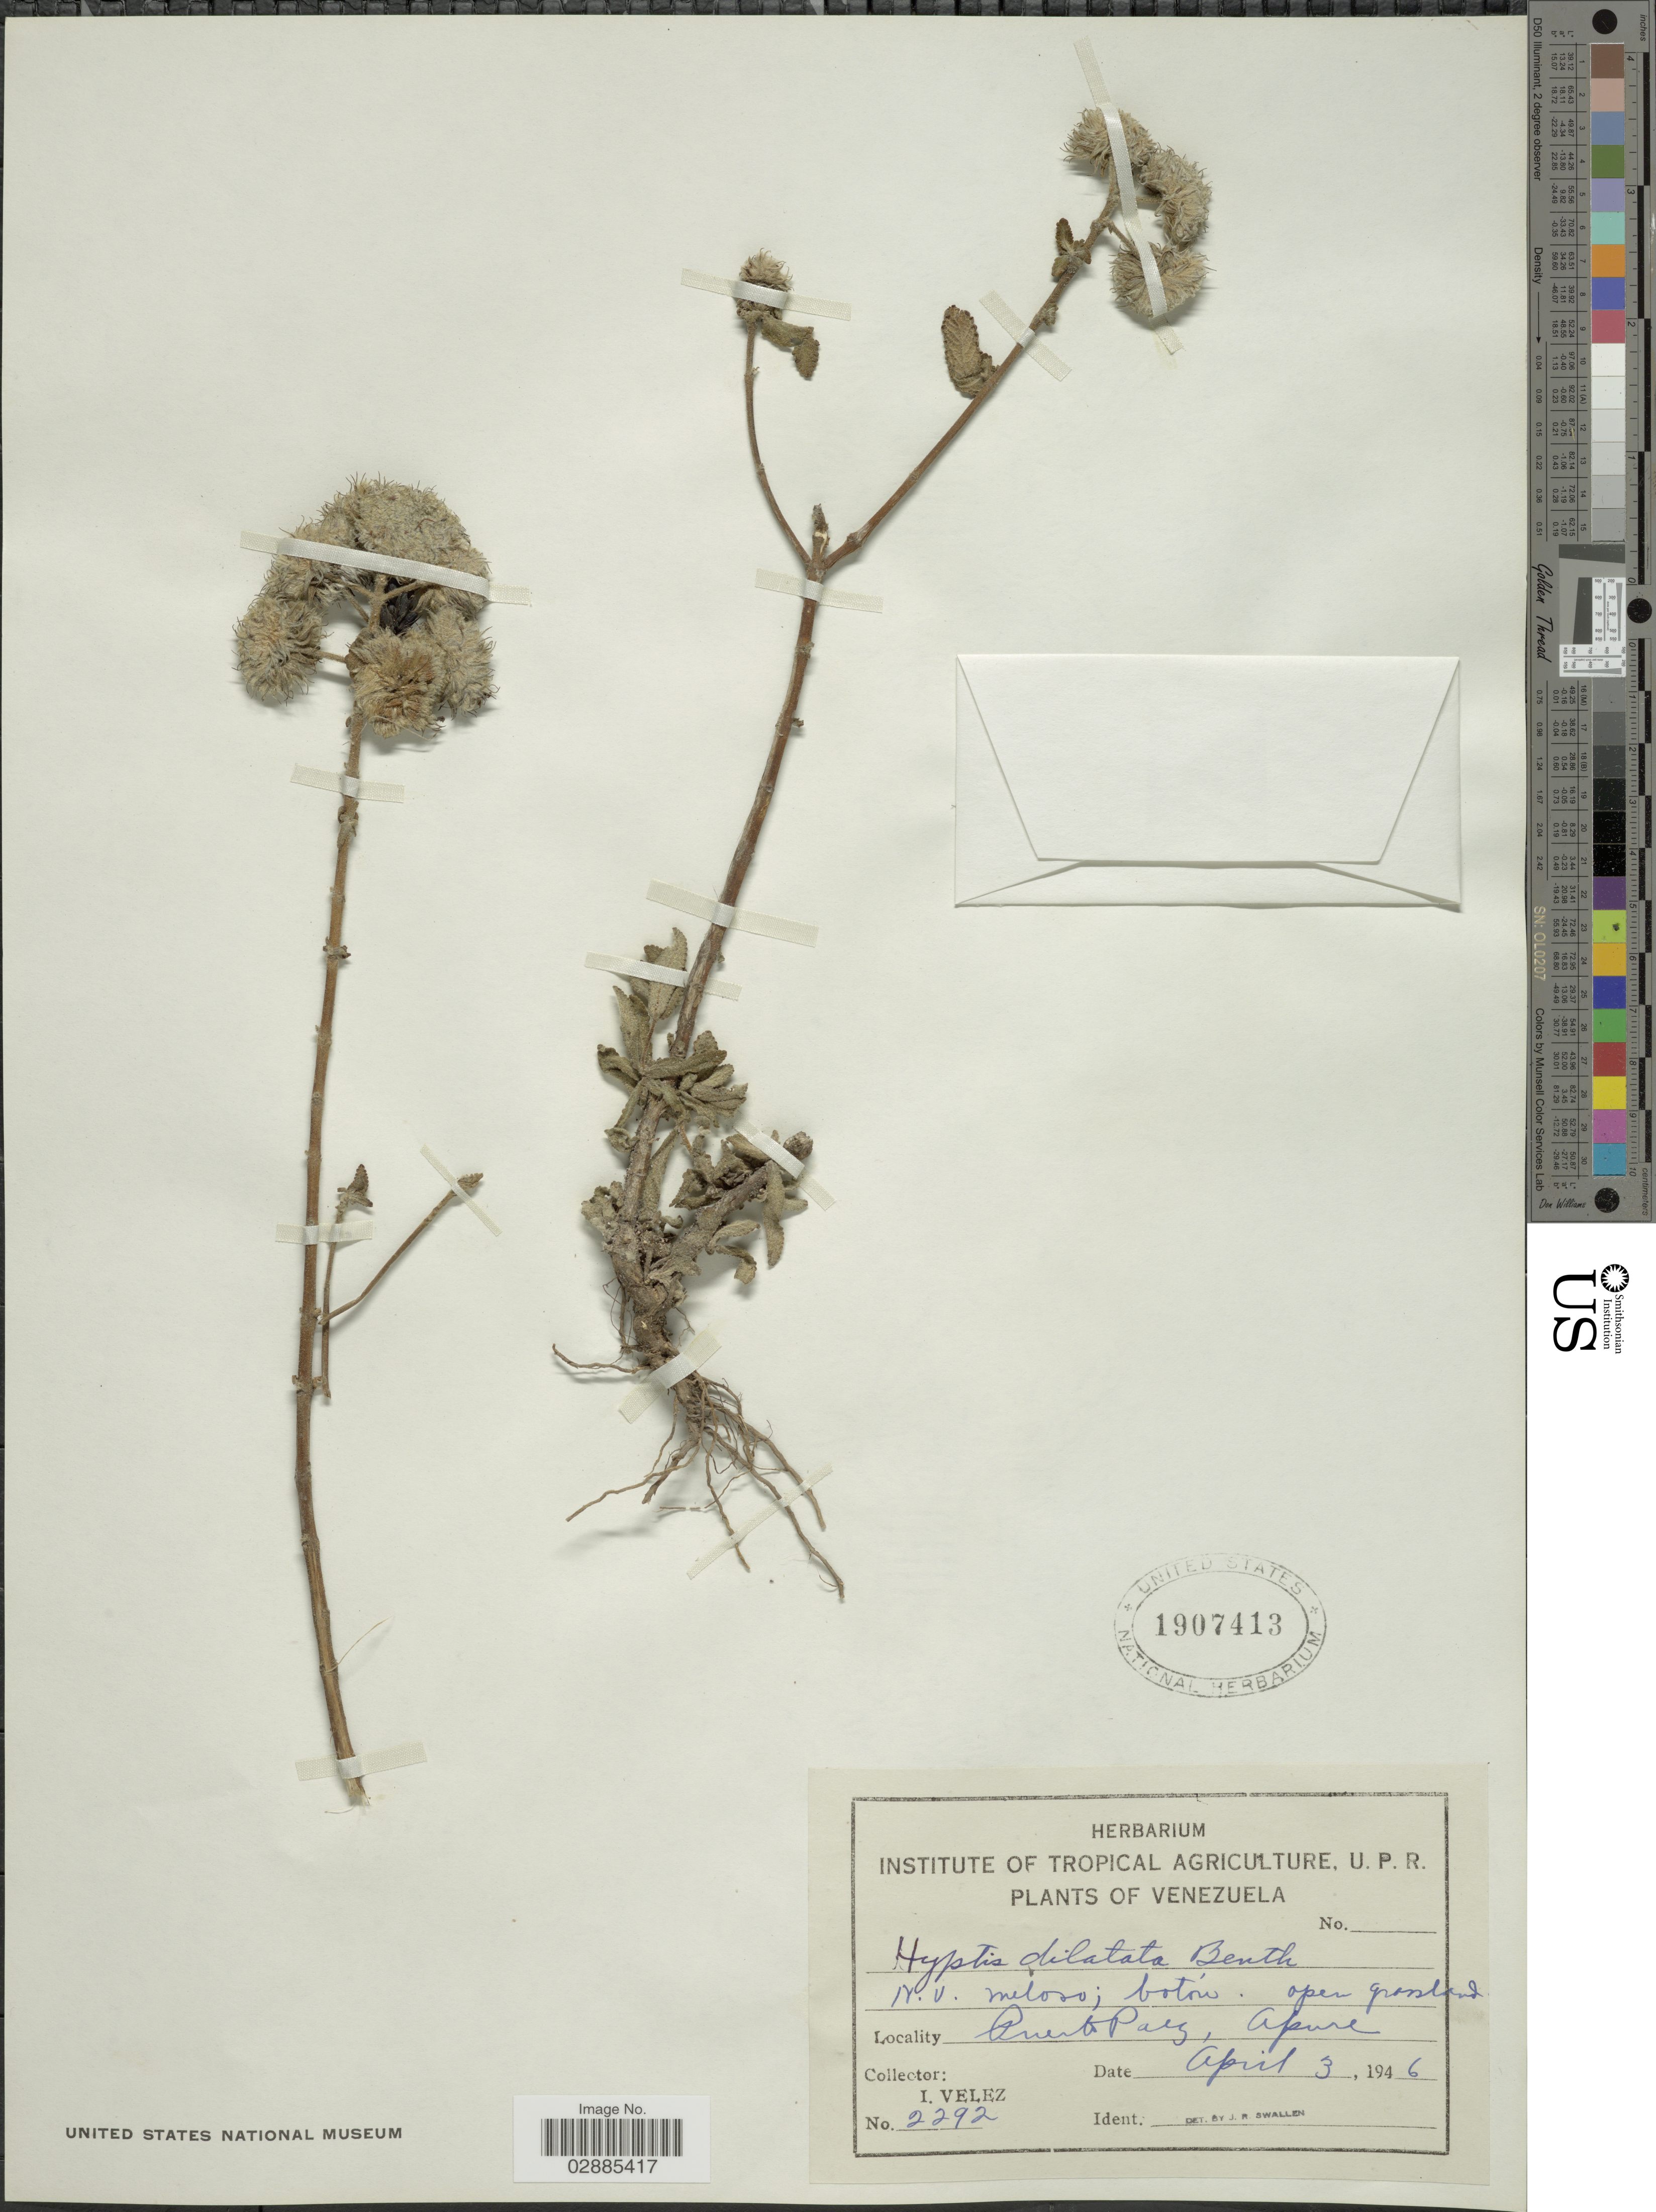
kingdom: Plantae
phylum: Tracheophyta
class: Magnoliopsida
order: Lamiales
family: Lamiaceae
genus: Hyptis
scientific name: Hyptis dilatata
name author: Benth.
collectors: I. Velez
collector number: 2292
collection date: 1946-04-03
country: Venezuela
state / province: Apure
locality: Puerto Paez.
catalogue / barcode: US 1907413